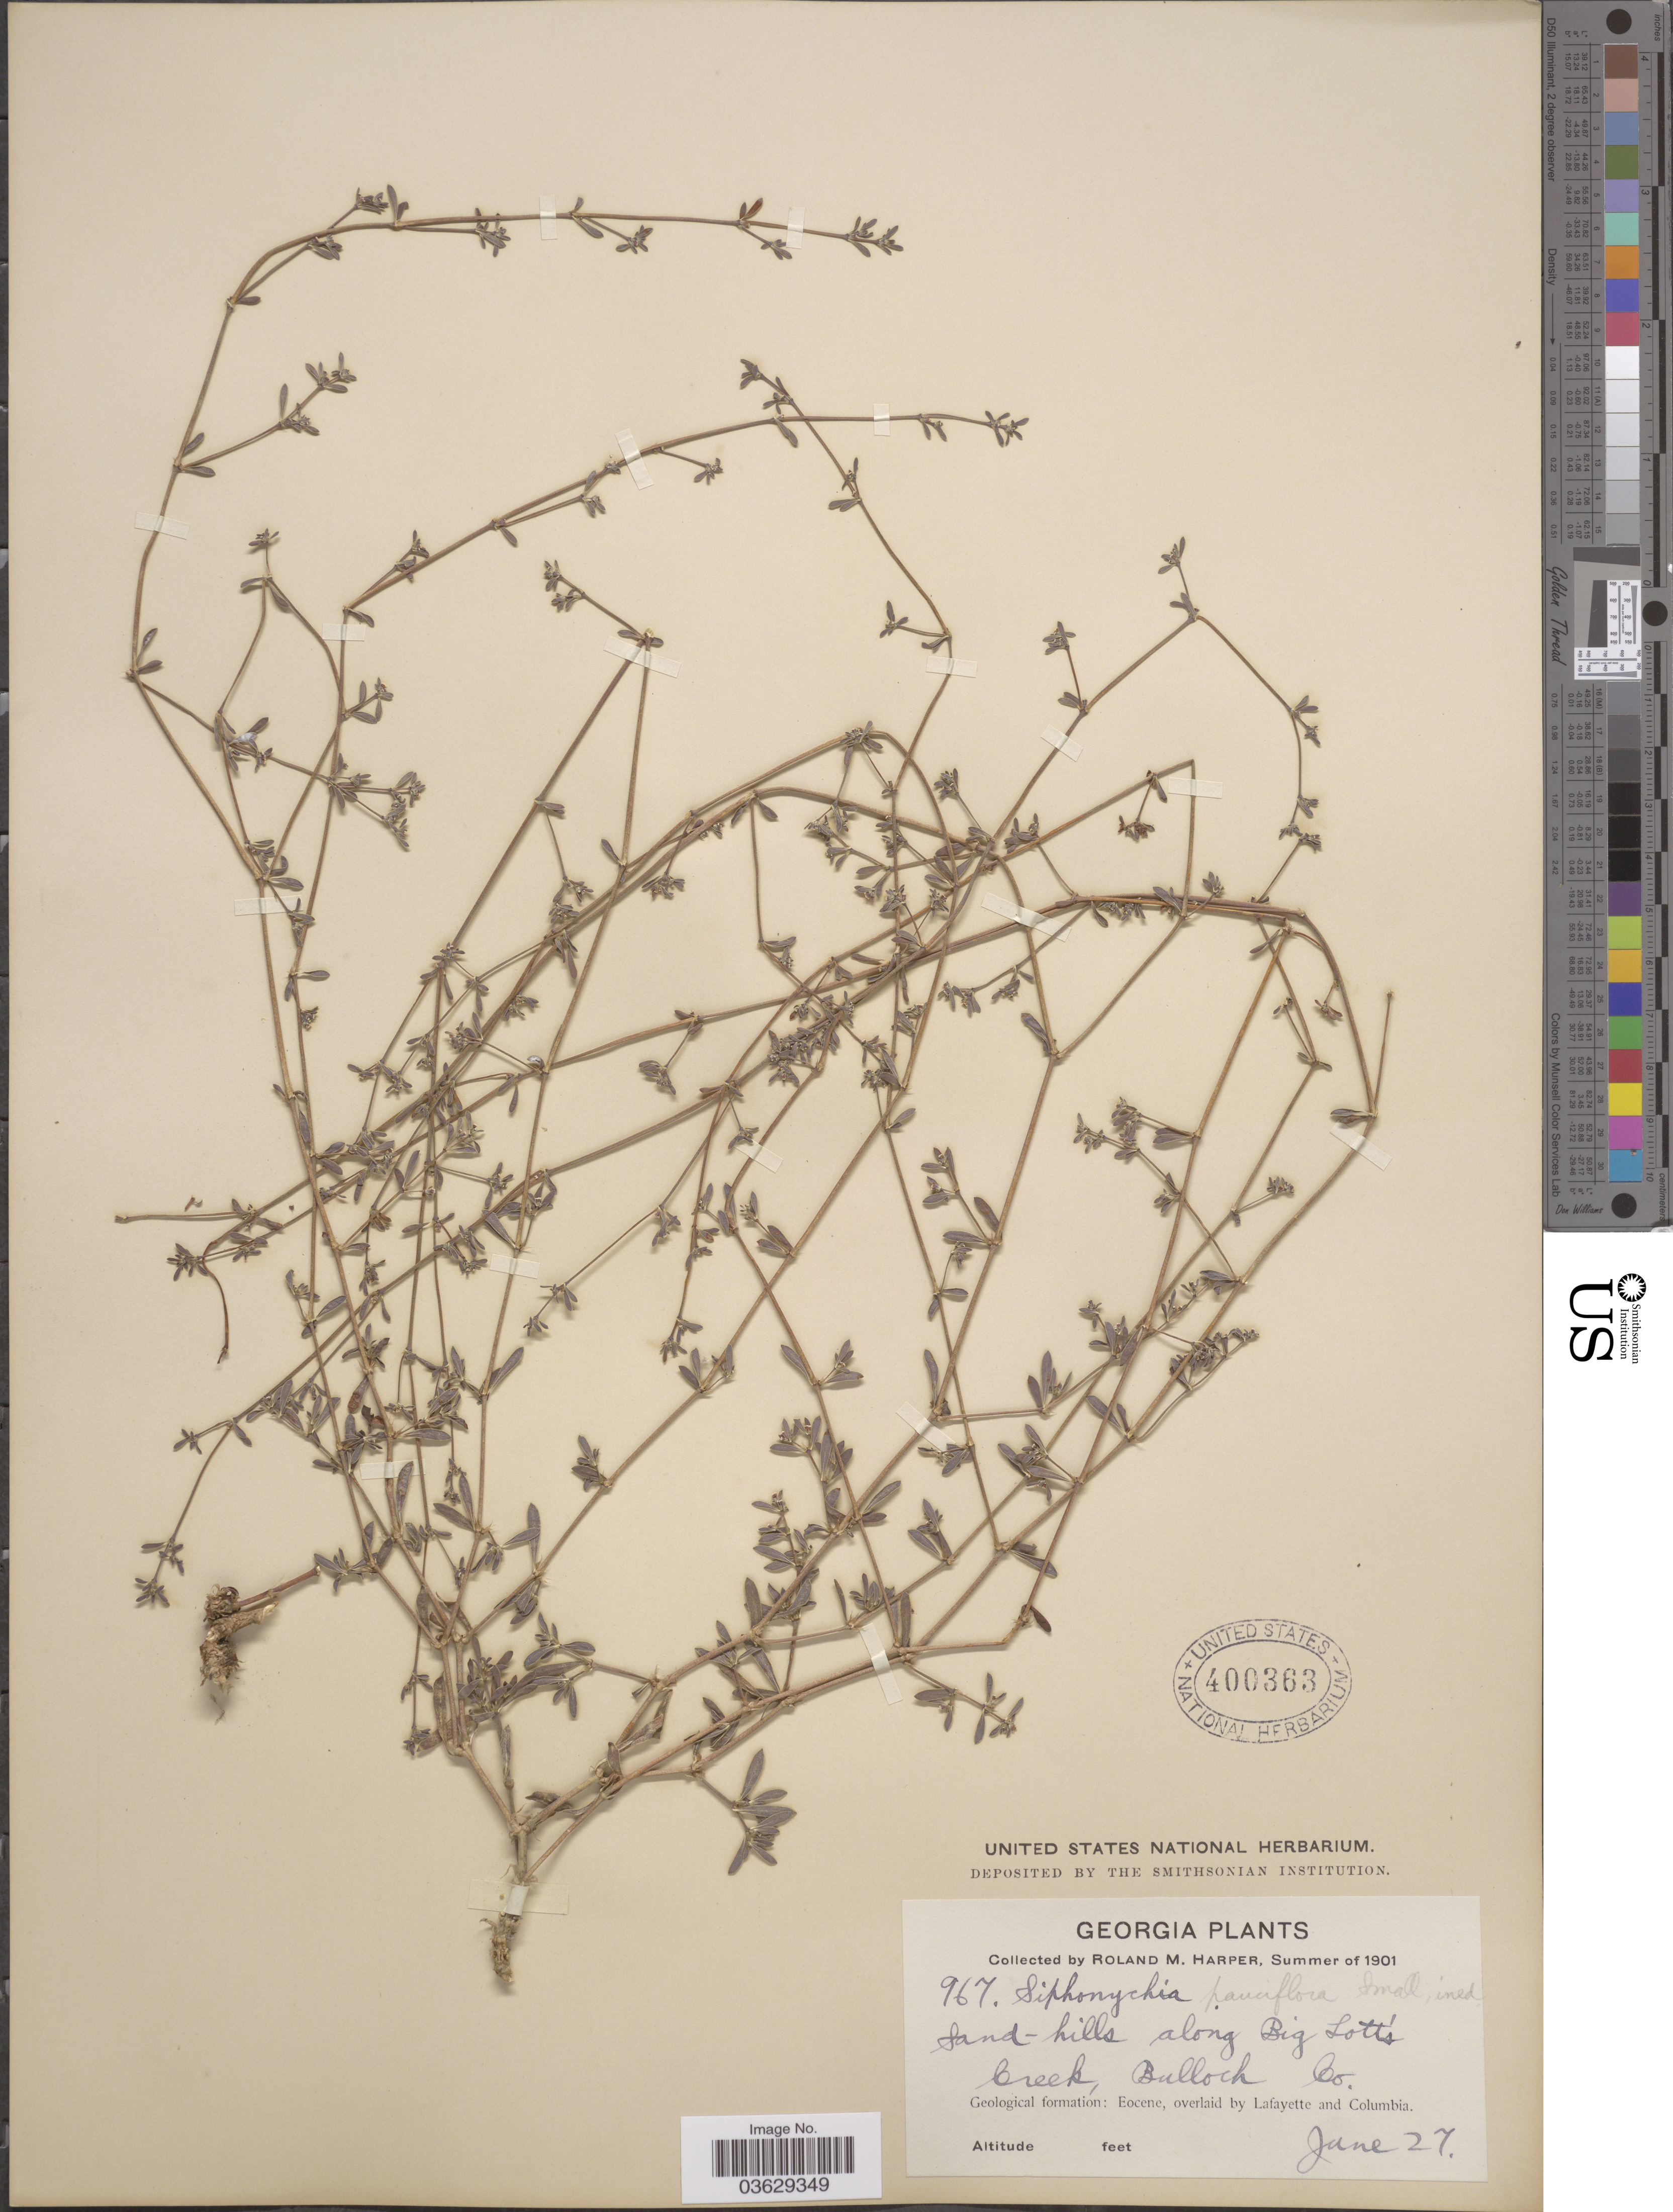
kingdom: Plantae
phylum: Tracheophyta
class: Magnoliopsida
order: Caryophyllales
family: Caryophyllaceae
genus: Paronychia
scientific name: Paronychia americana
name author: (Nutt.) Fenzl ex Walp.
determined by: Strong, Mark T., (BOT), Smithsonian Institution - National Museum of Natural History (UNITED STATES)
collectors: R. Harper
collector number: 967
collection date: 1901-06-27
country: United States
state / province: Georgia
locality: Sand-hills along Big Lott's Creek, Bulloch Co. Geological formation: Eocene, overlaid by Lafayette and Columbia.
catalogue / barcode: US 400363